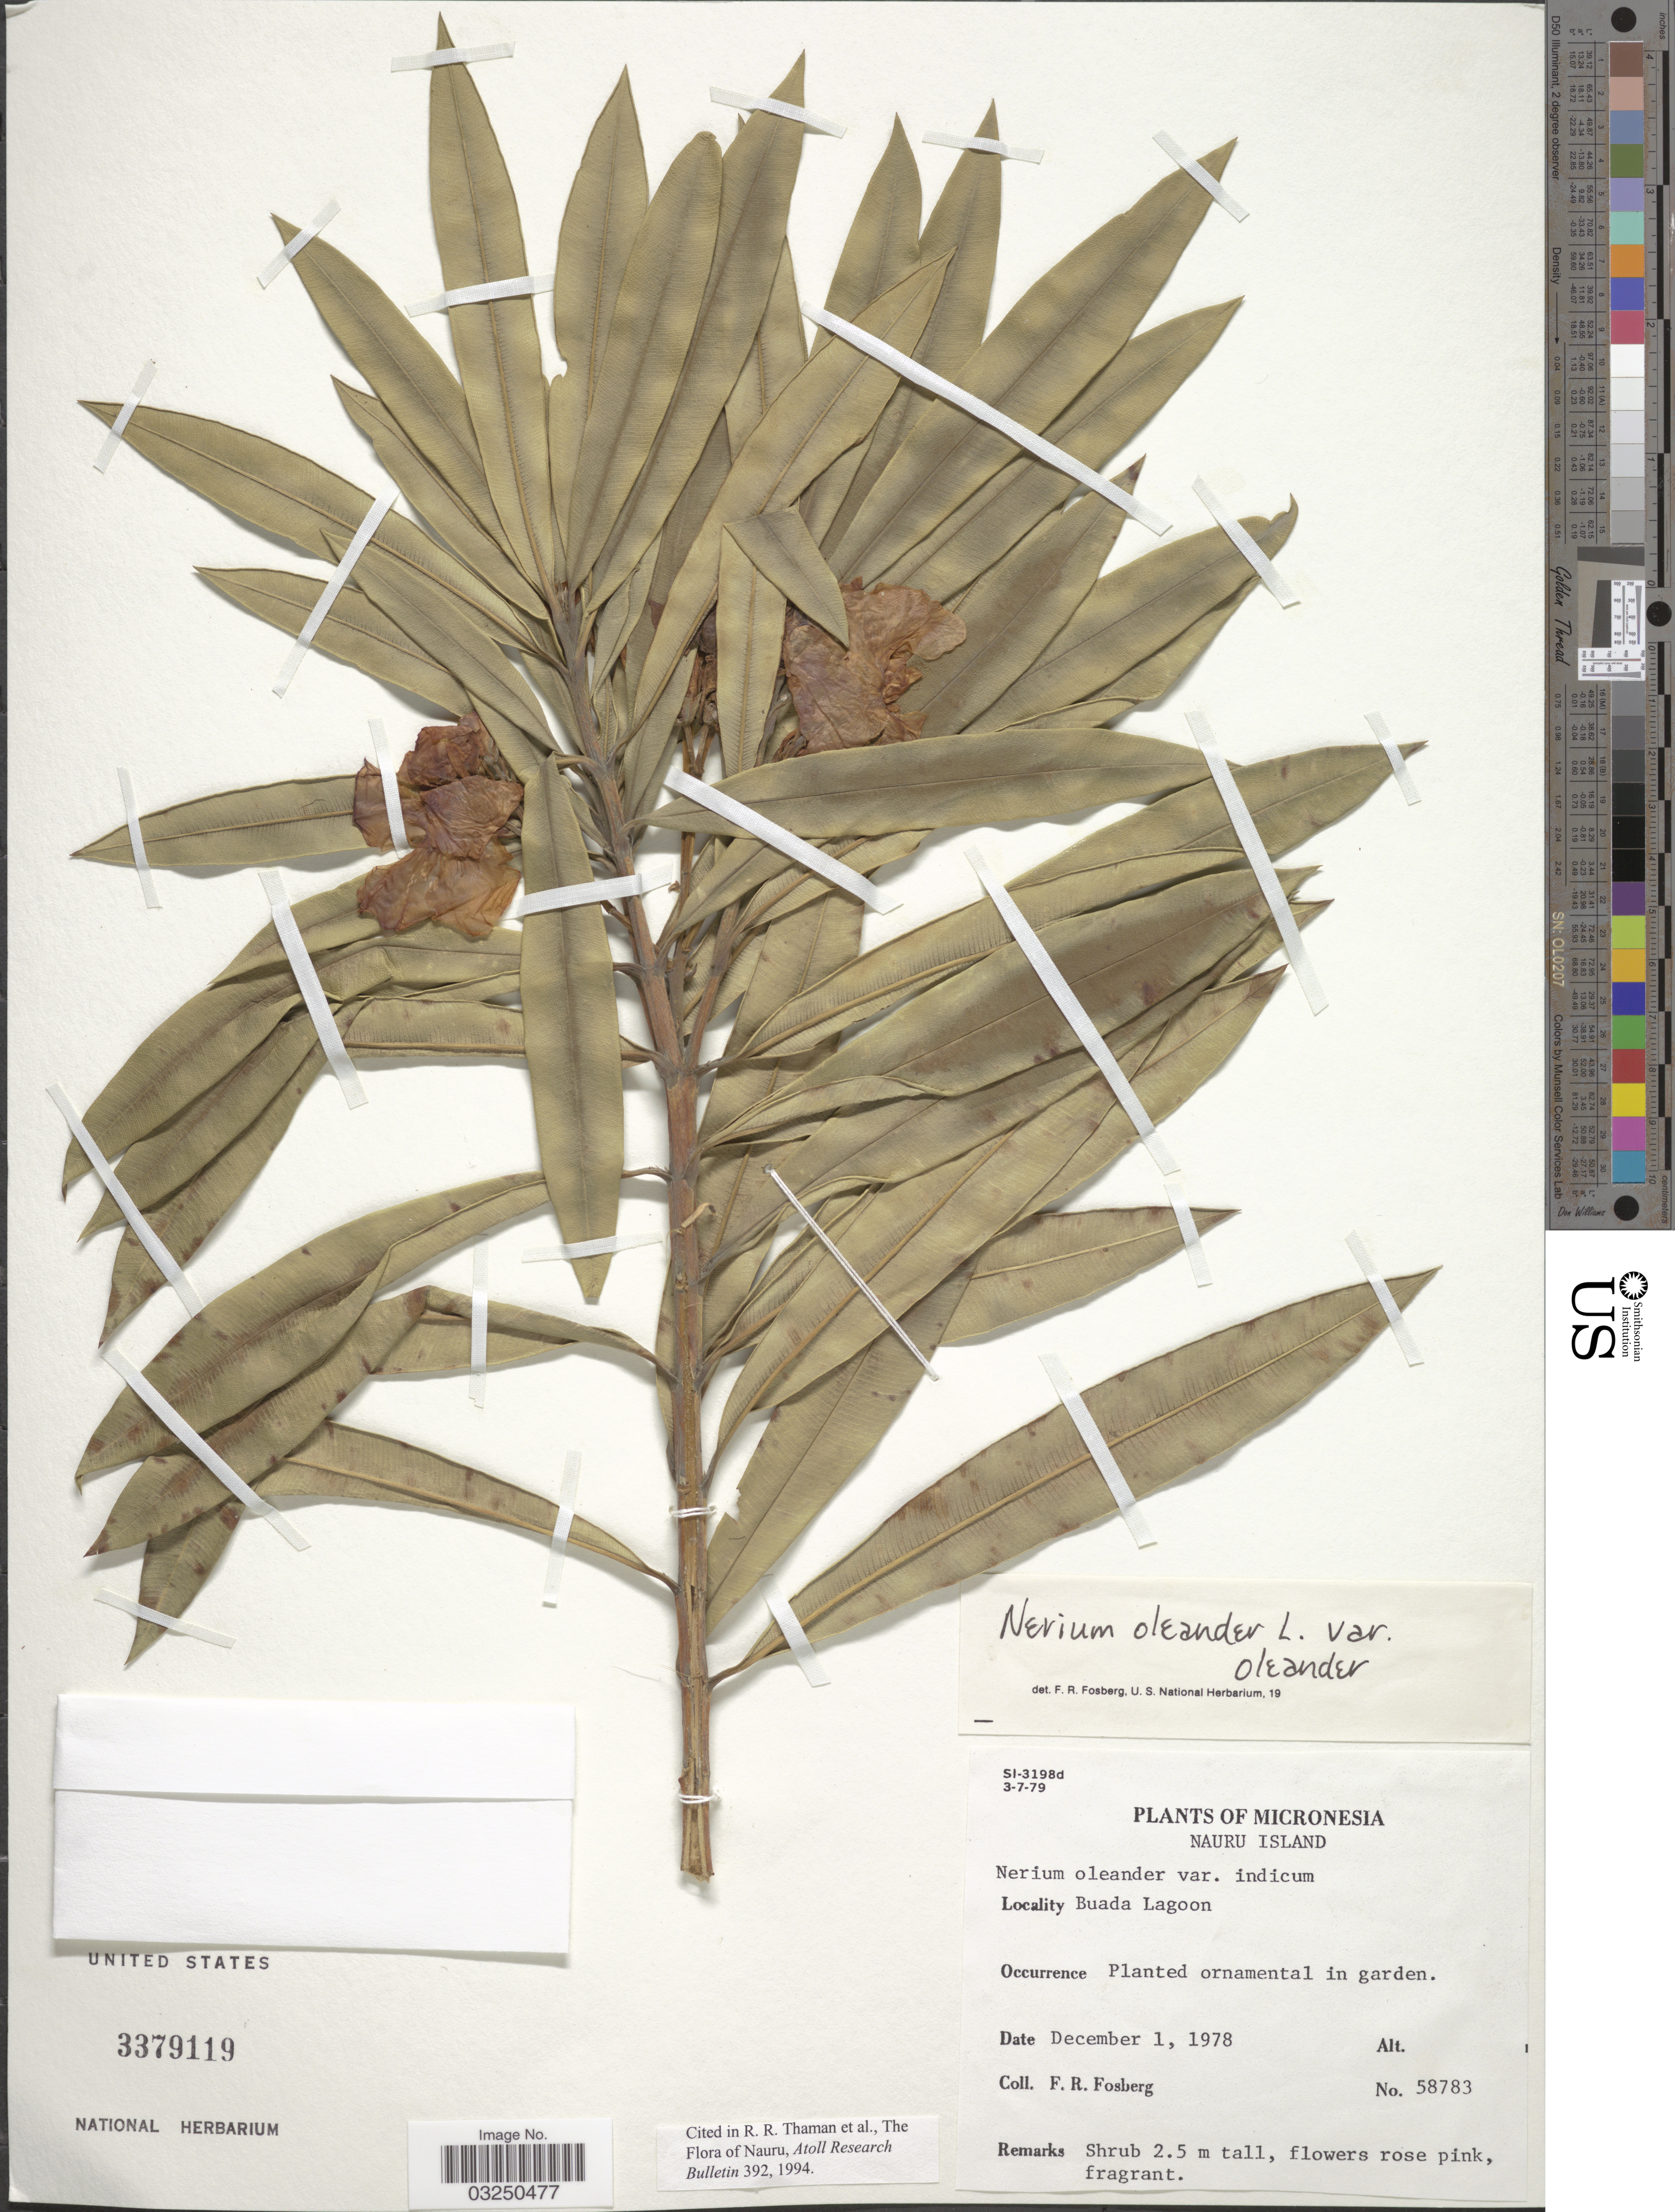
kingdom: Plantae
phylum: Tracheophyta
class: Magnoliopsida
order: Gentianales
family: Apocynaceae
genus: Nerium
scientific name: Nerium oleander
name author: L.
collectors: F. R. Fosberg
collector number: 58783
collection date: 1978-12-01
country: Nauru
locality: Micronesia. Buada Lagoon.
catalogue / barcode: US 3379119